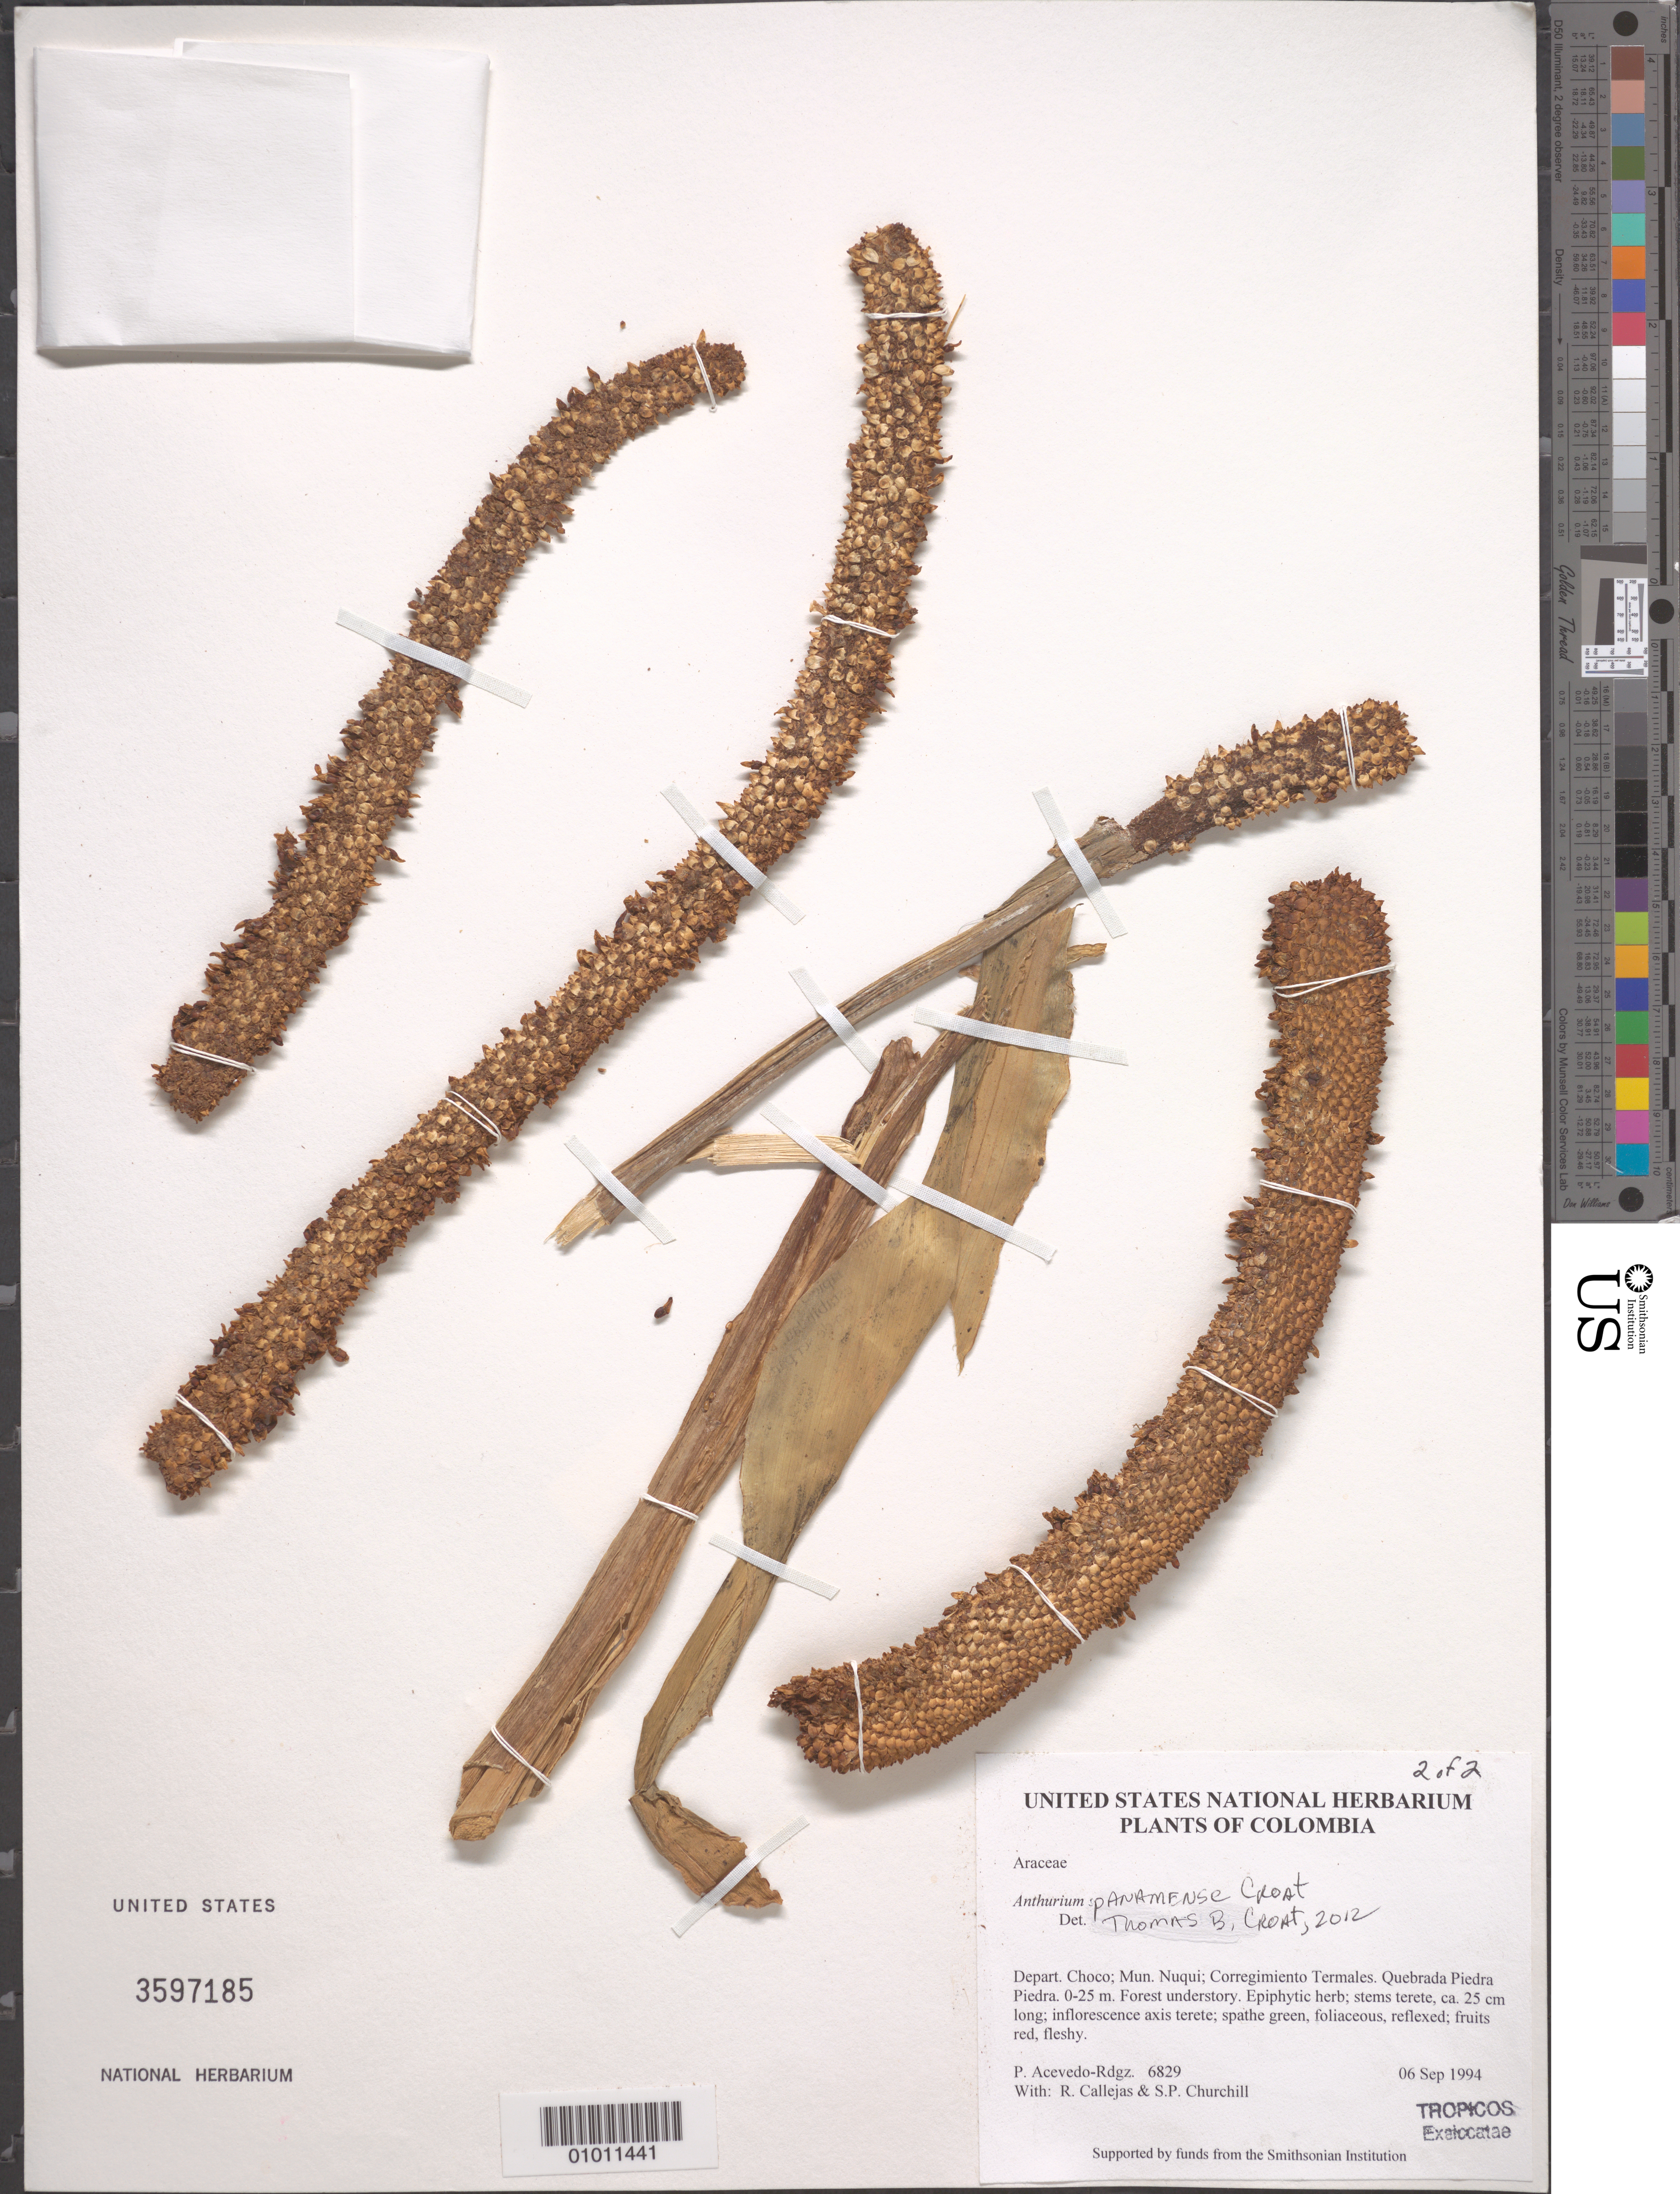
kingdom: Plantae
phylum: Tracheophyta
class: Liliopsida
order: Alismatales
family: Araceae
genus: Anthurium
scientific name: Anthurium sp.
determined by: Nicolson, Dan H.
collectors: P. Acevedo-Rodr., R. Callejas & S. Churchill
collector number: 6829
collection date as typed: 06 Sep 1994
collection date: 1994-09-06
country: Colombia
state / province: Chocó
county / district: Nuqui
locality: Depart. Choco; Mun. Nuqui; Corregimiento Termales. Quebrada Piedra Piedra.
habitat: Forest understory.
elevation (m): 0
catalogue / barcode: US 3597185